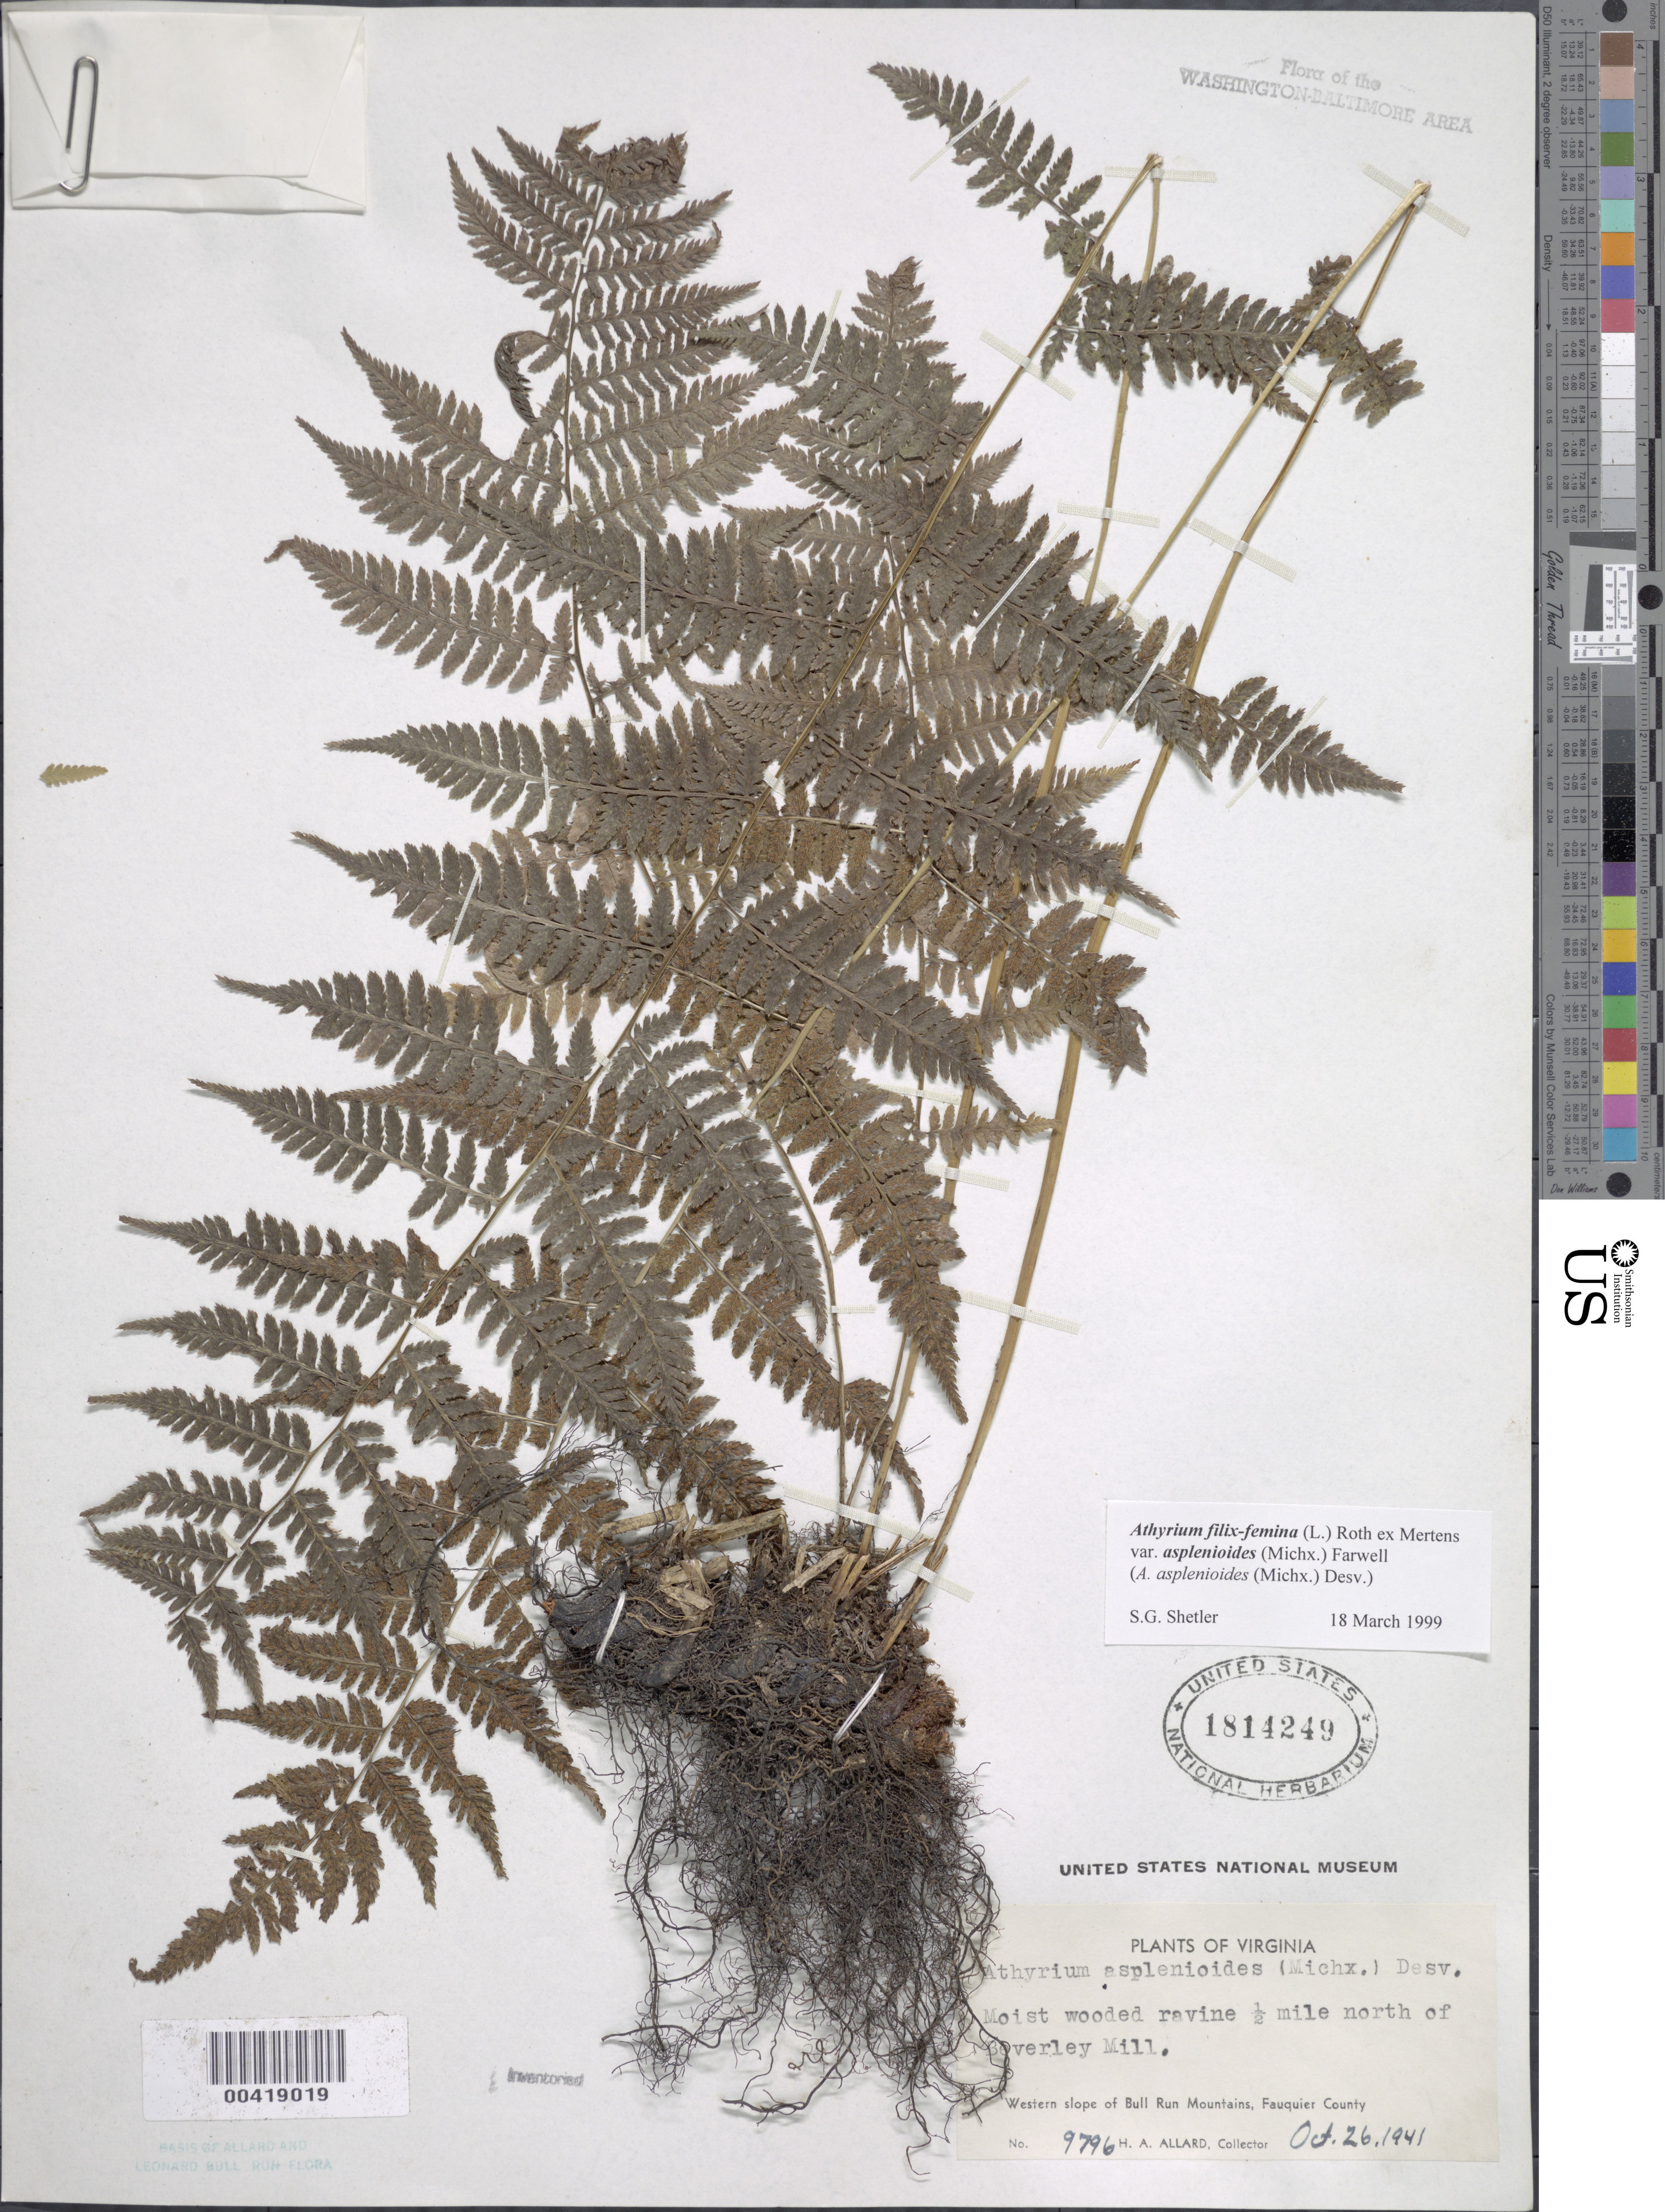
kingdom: Plantae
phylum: Tracheophyta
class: Polypodiopsida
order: Polypodiales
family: Athyriaceae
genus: Athyrium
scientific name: Athyrium filix-femina var. asplenioides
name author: (Michx.) Farw.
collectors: H. A. Allard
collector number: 9796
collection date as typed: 26 Oct 1941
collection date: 1941-10-26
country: United States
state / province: Virginia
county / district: Fauquier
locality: North of Beverley Mill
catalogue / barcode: US 1814249